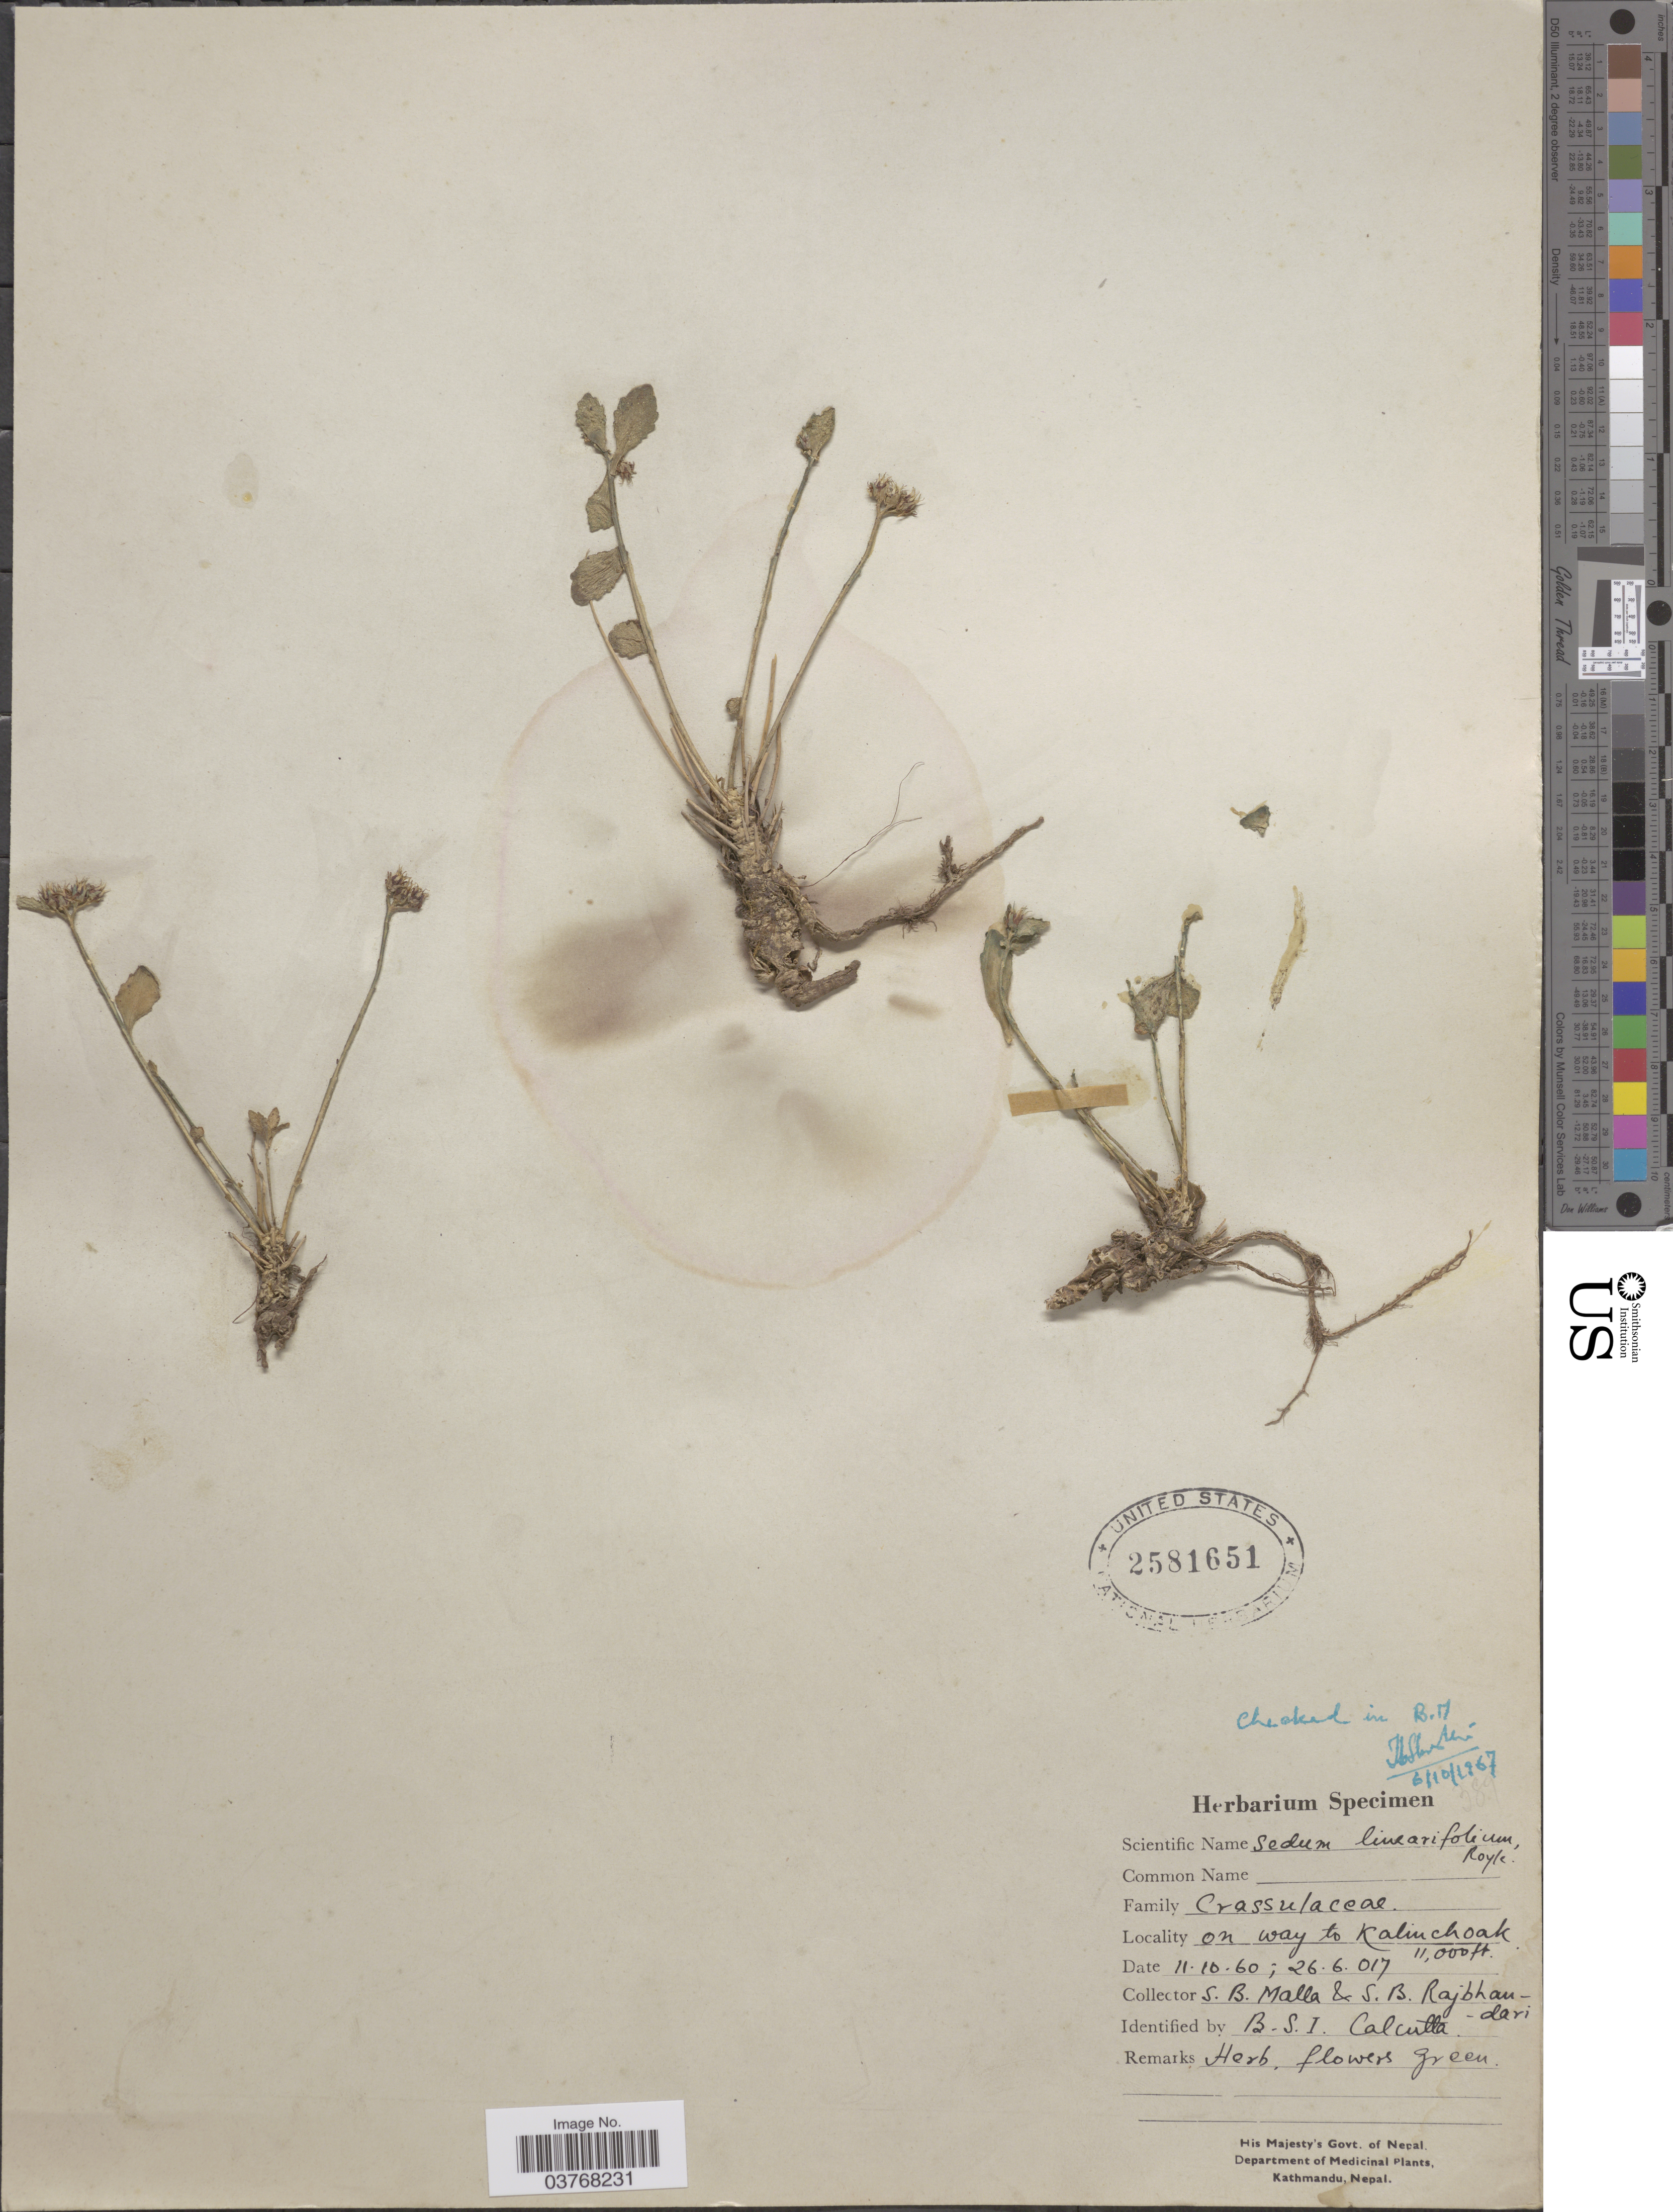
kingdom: Plantae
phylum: Tracheophyta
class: Magnoliopsida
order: Saxifragales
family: Crassulaceae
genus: Rhodiola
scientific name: Rhodiola sinuata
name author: (Royle ex Edgew.) S.H. Fu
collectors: S. Malla & S. Rajbhandari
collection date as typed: Transcribed d/m/y: 11/10/60 to 26/6/17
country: Nepal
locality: On way to Kalinchoak.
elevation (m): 3353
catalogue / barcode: US 2581651